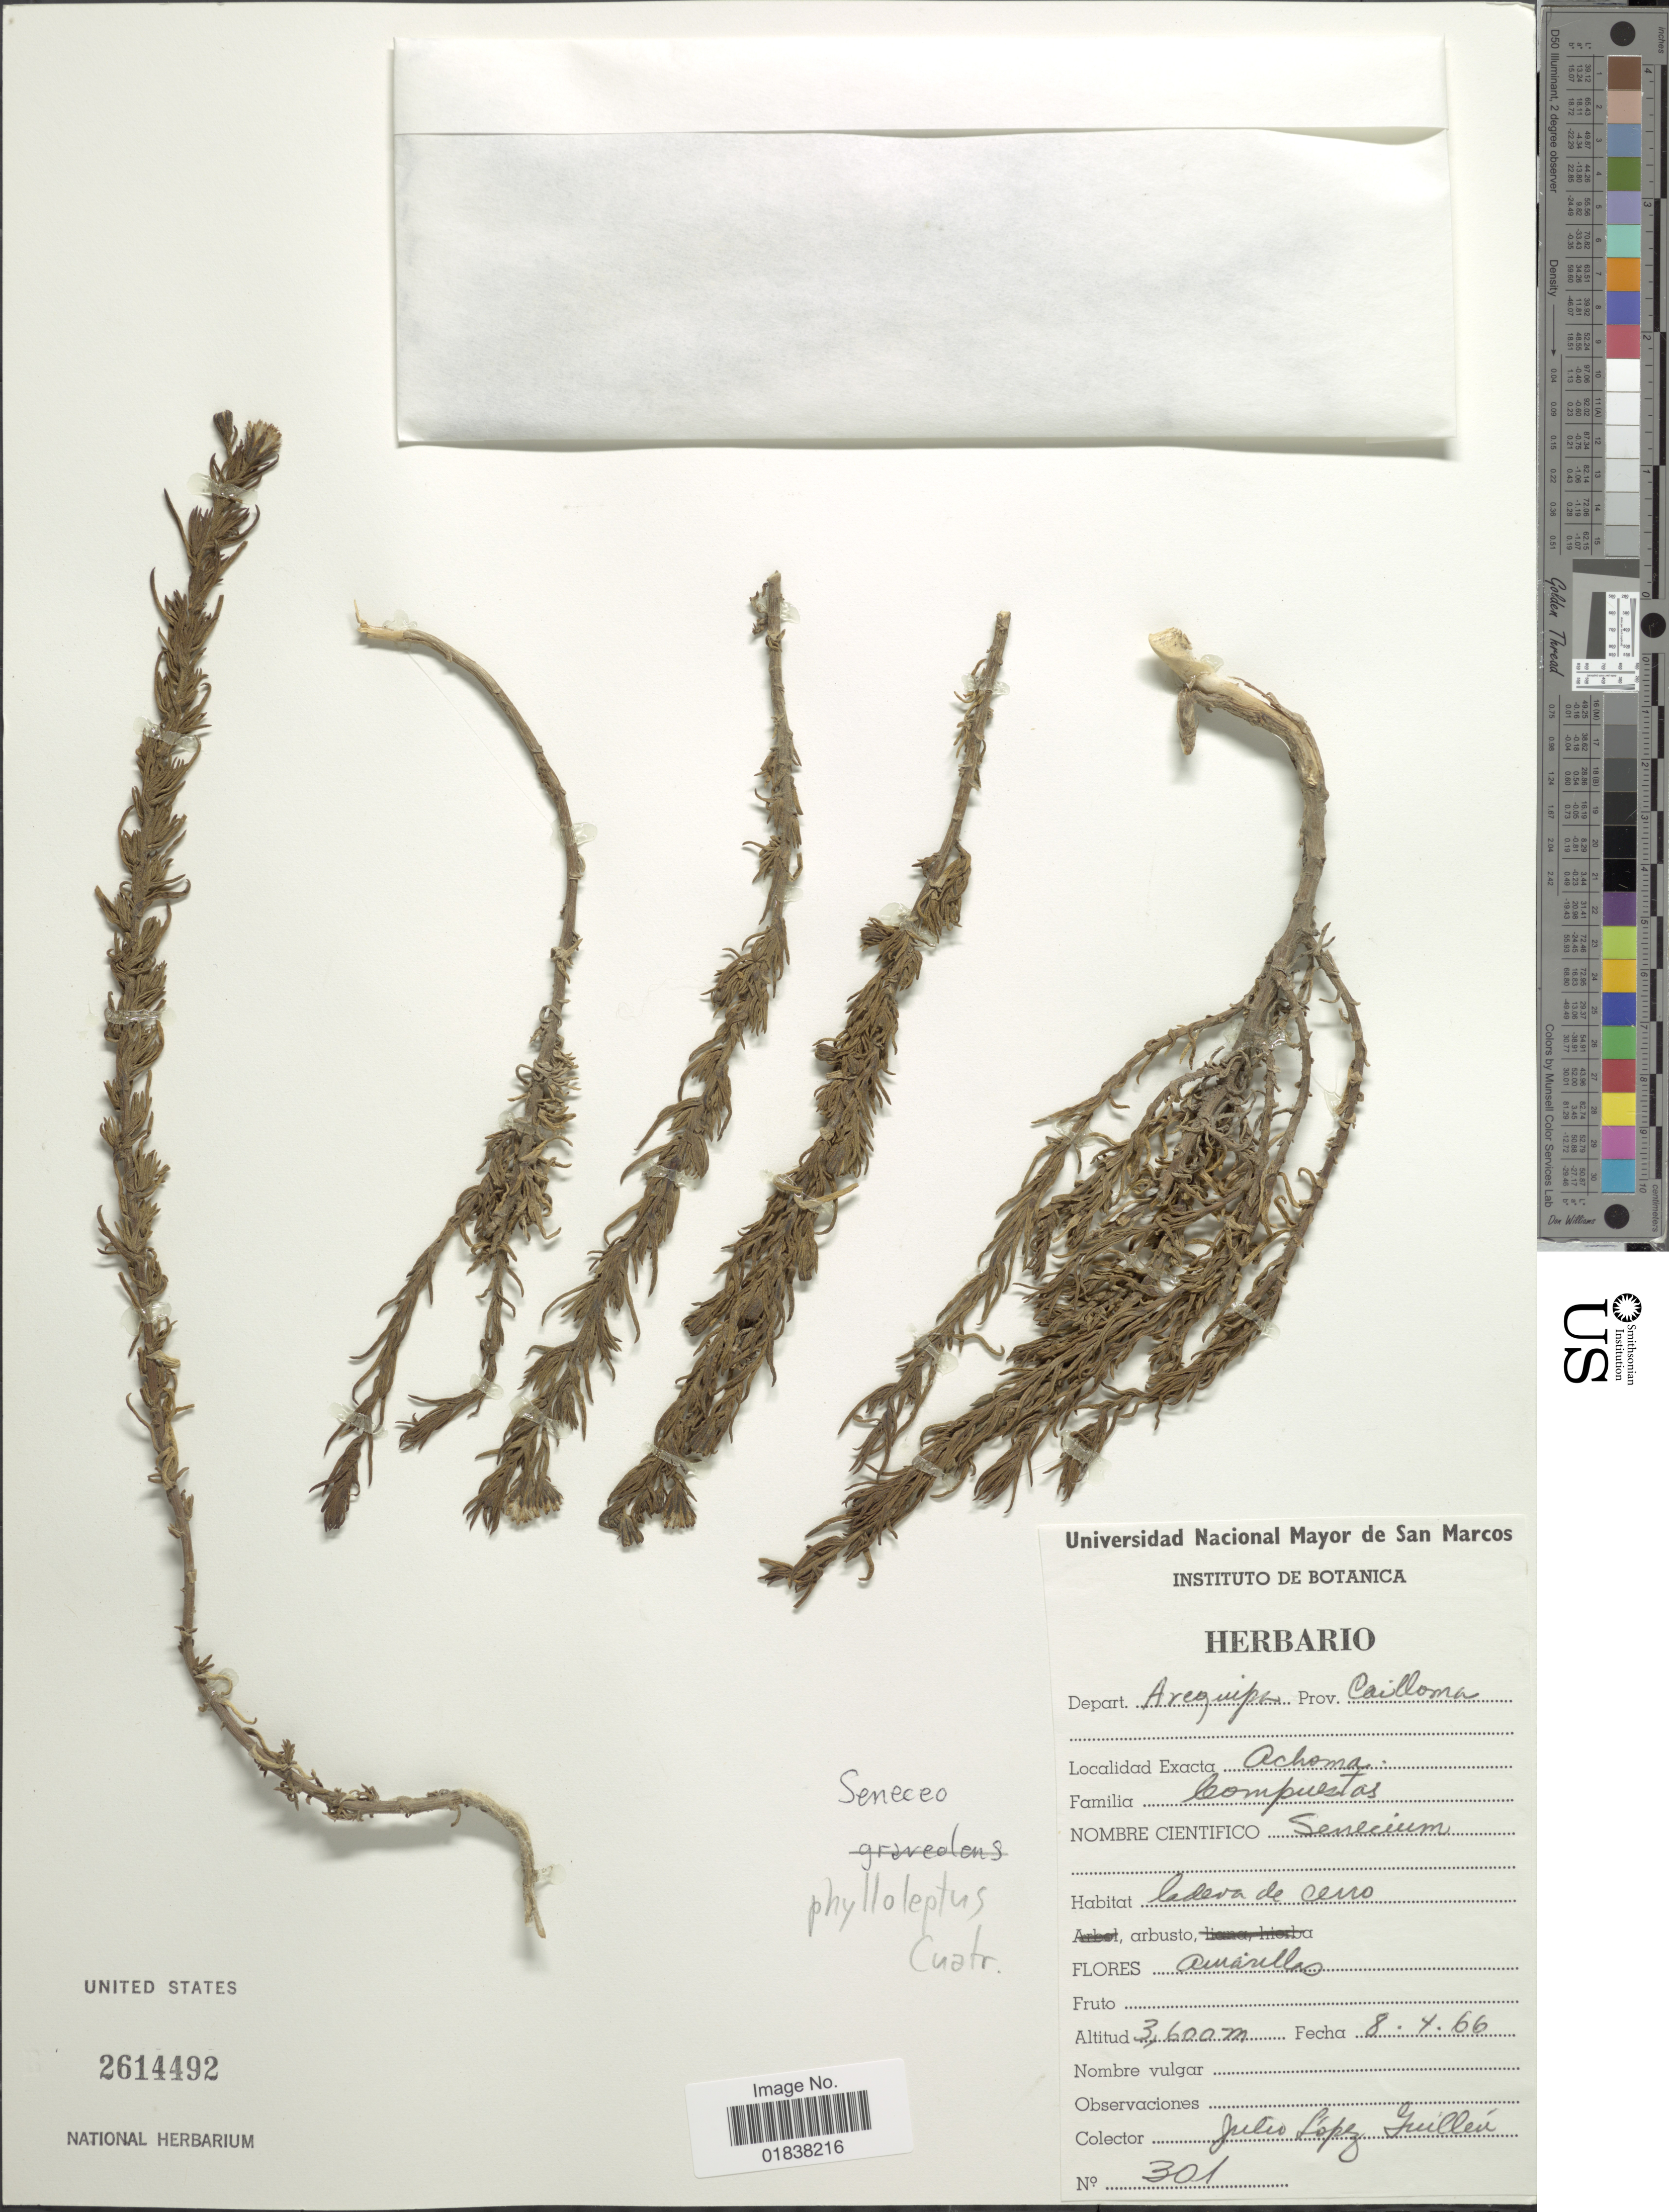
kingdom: Plantae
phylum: Tracheophyta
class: Magnoliopsida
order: Asterales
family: Asteraceae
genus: Senecio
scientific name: Senecio phylloleptus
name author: Cuatrec.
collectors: J. López Guillén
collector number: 301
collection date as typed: Transcribed d/m/y: 8/4/66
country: Peru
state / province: Arequipa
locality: Achoma, Prov. Cailloma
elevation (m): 3600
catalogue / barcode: US 2614492